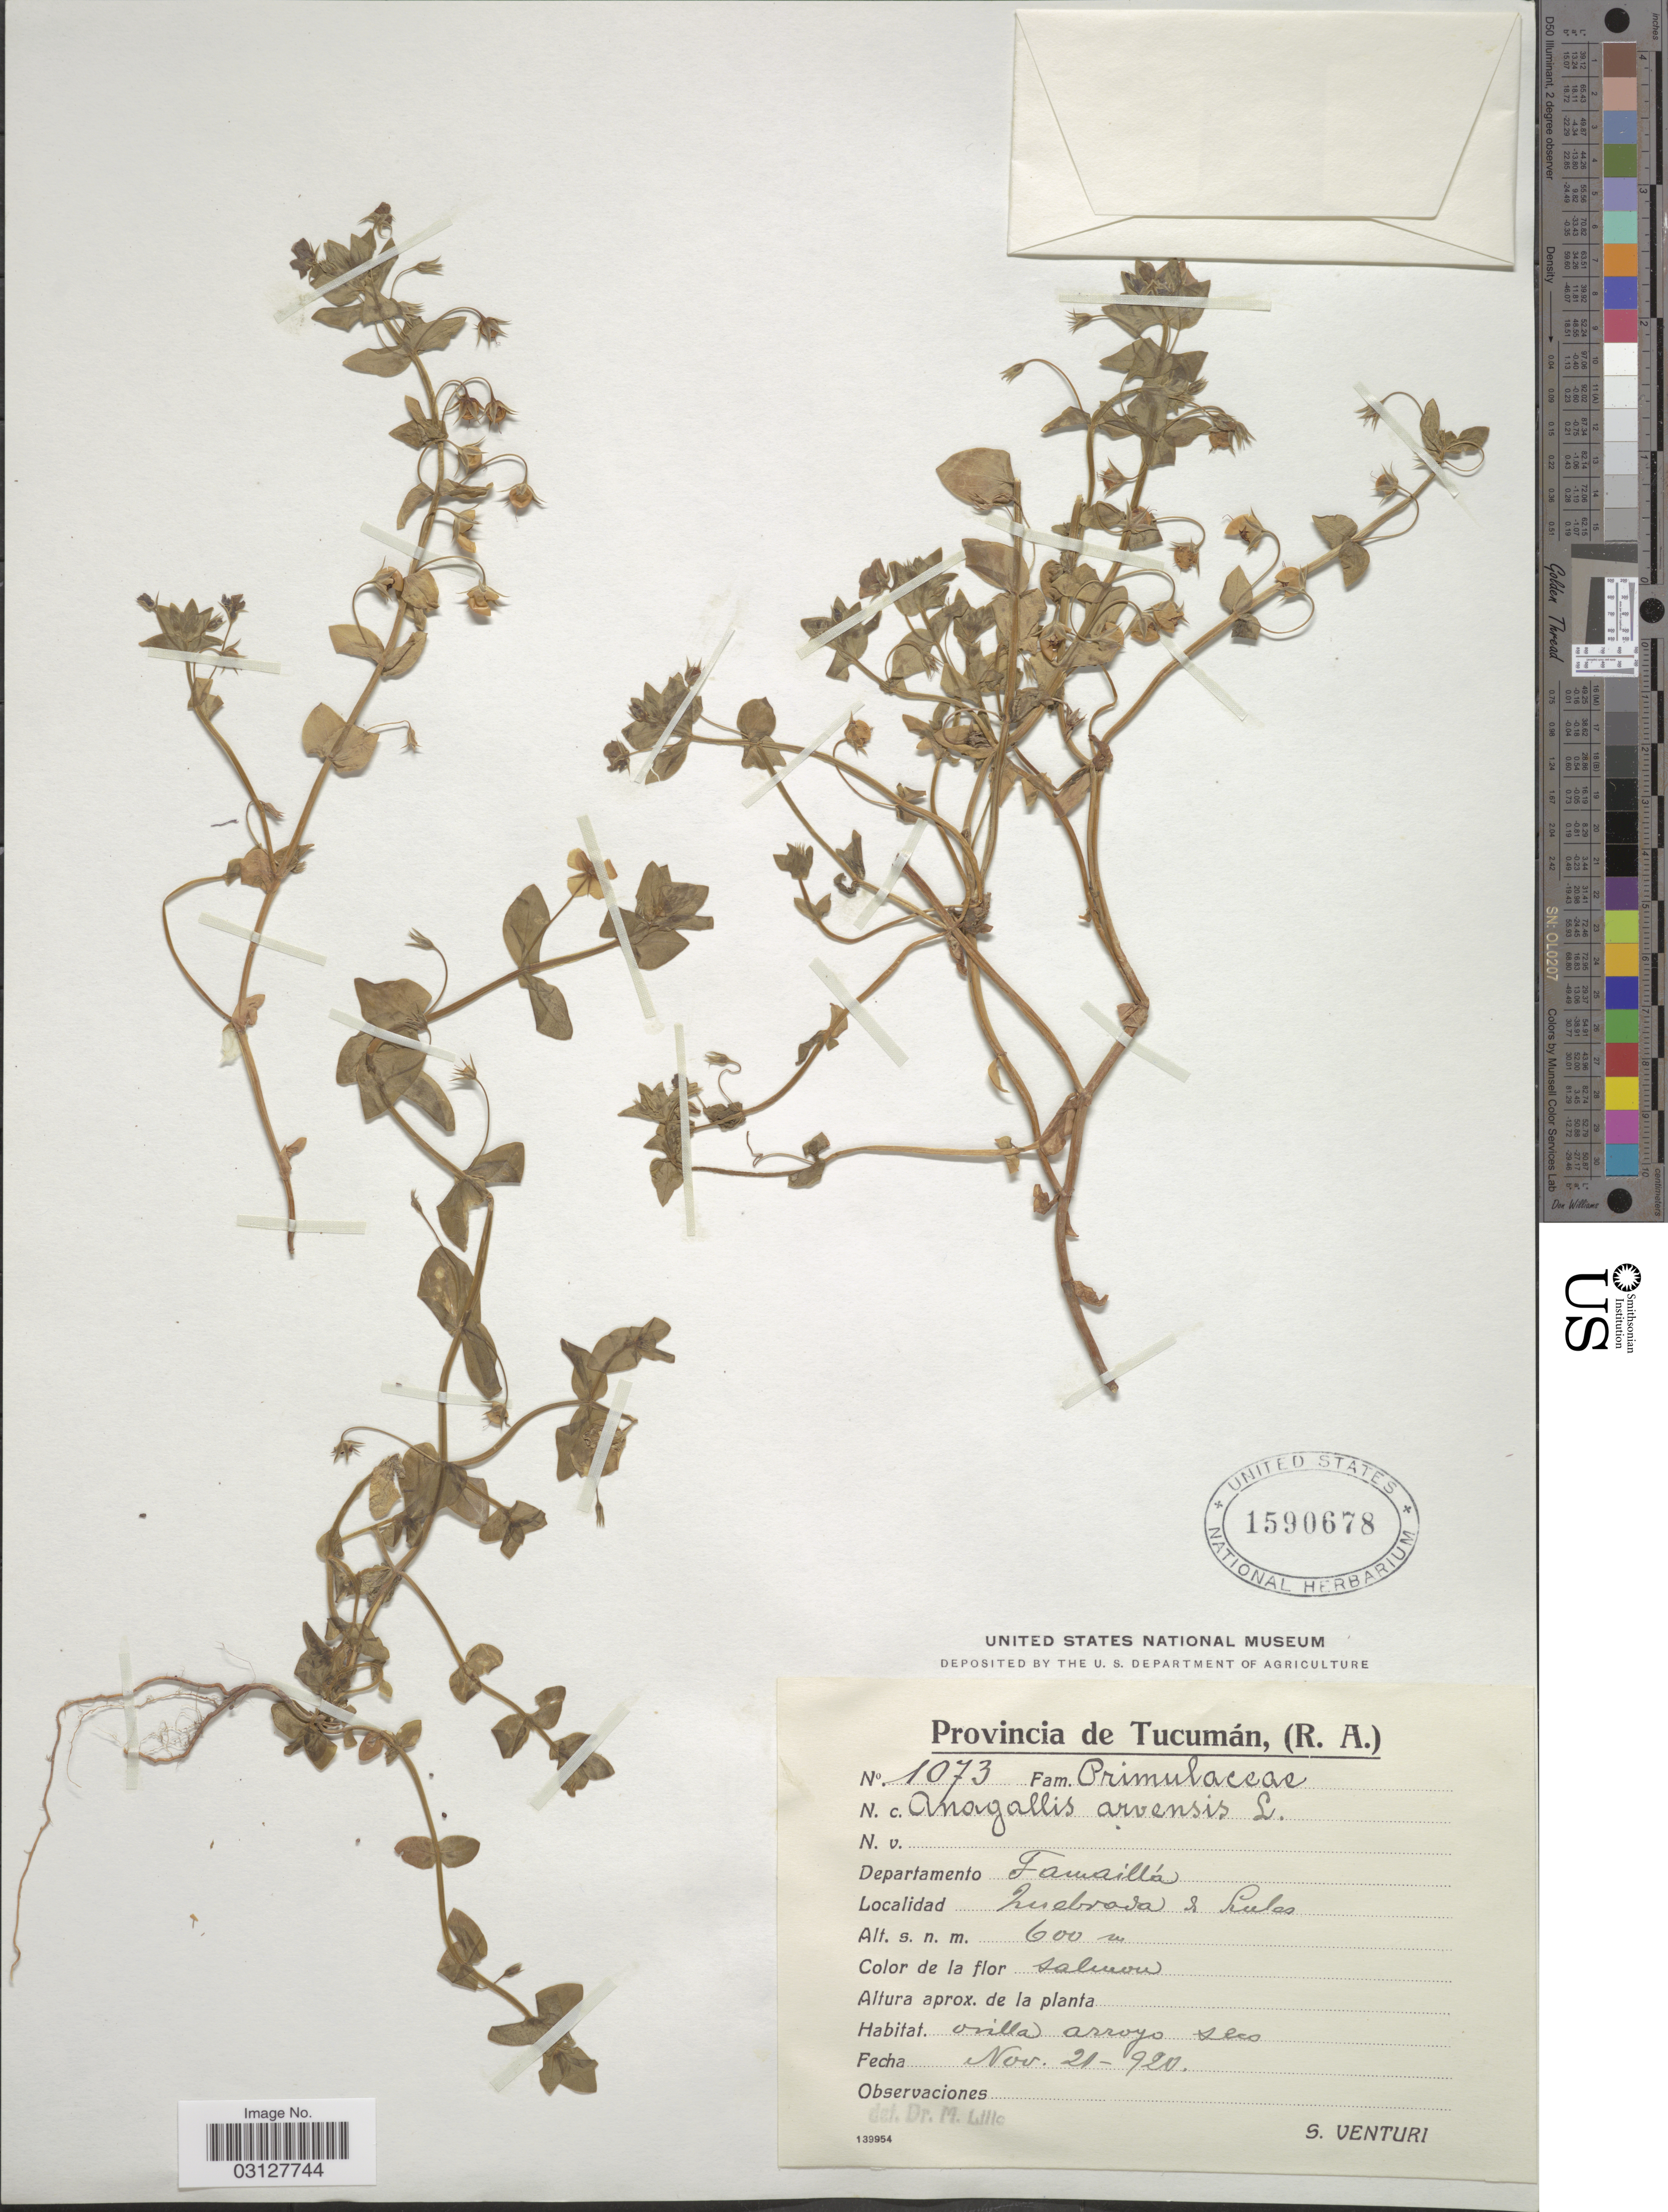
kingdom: Plantae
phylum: Tracheophyta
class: Magnoliopsida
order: Ericales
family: Primulaceae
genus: Anagallis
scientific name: Anagallis arvensis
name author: L.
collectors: S. Venturi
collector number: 1073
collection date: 1920-11-21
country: Argentina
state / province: Tucuman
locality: Provincia de Tucumán, (R.A.), Departamento Famaillá, Quebrada de Lules.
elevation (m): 600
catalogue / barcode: US 1590678